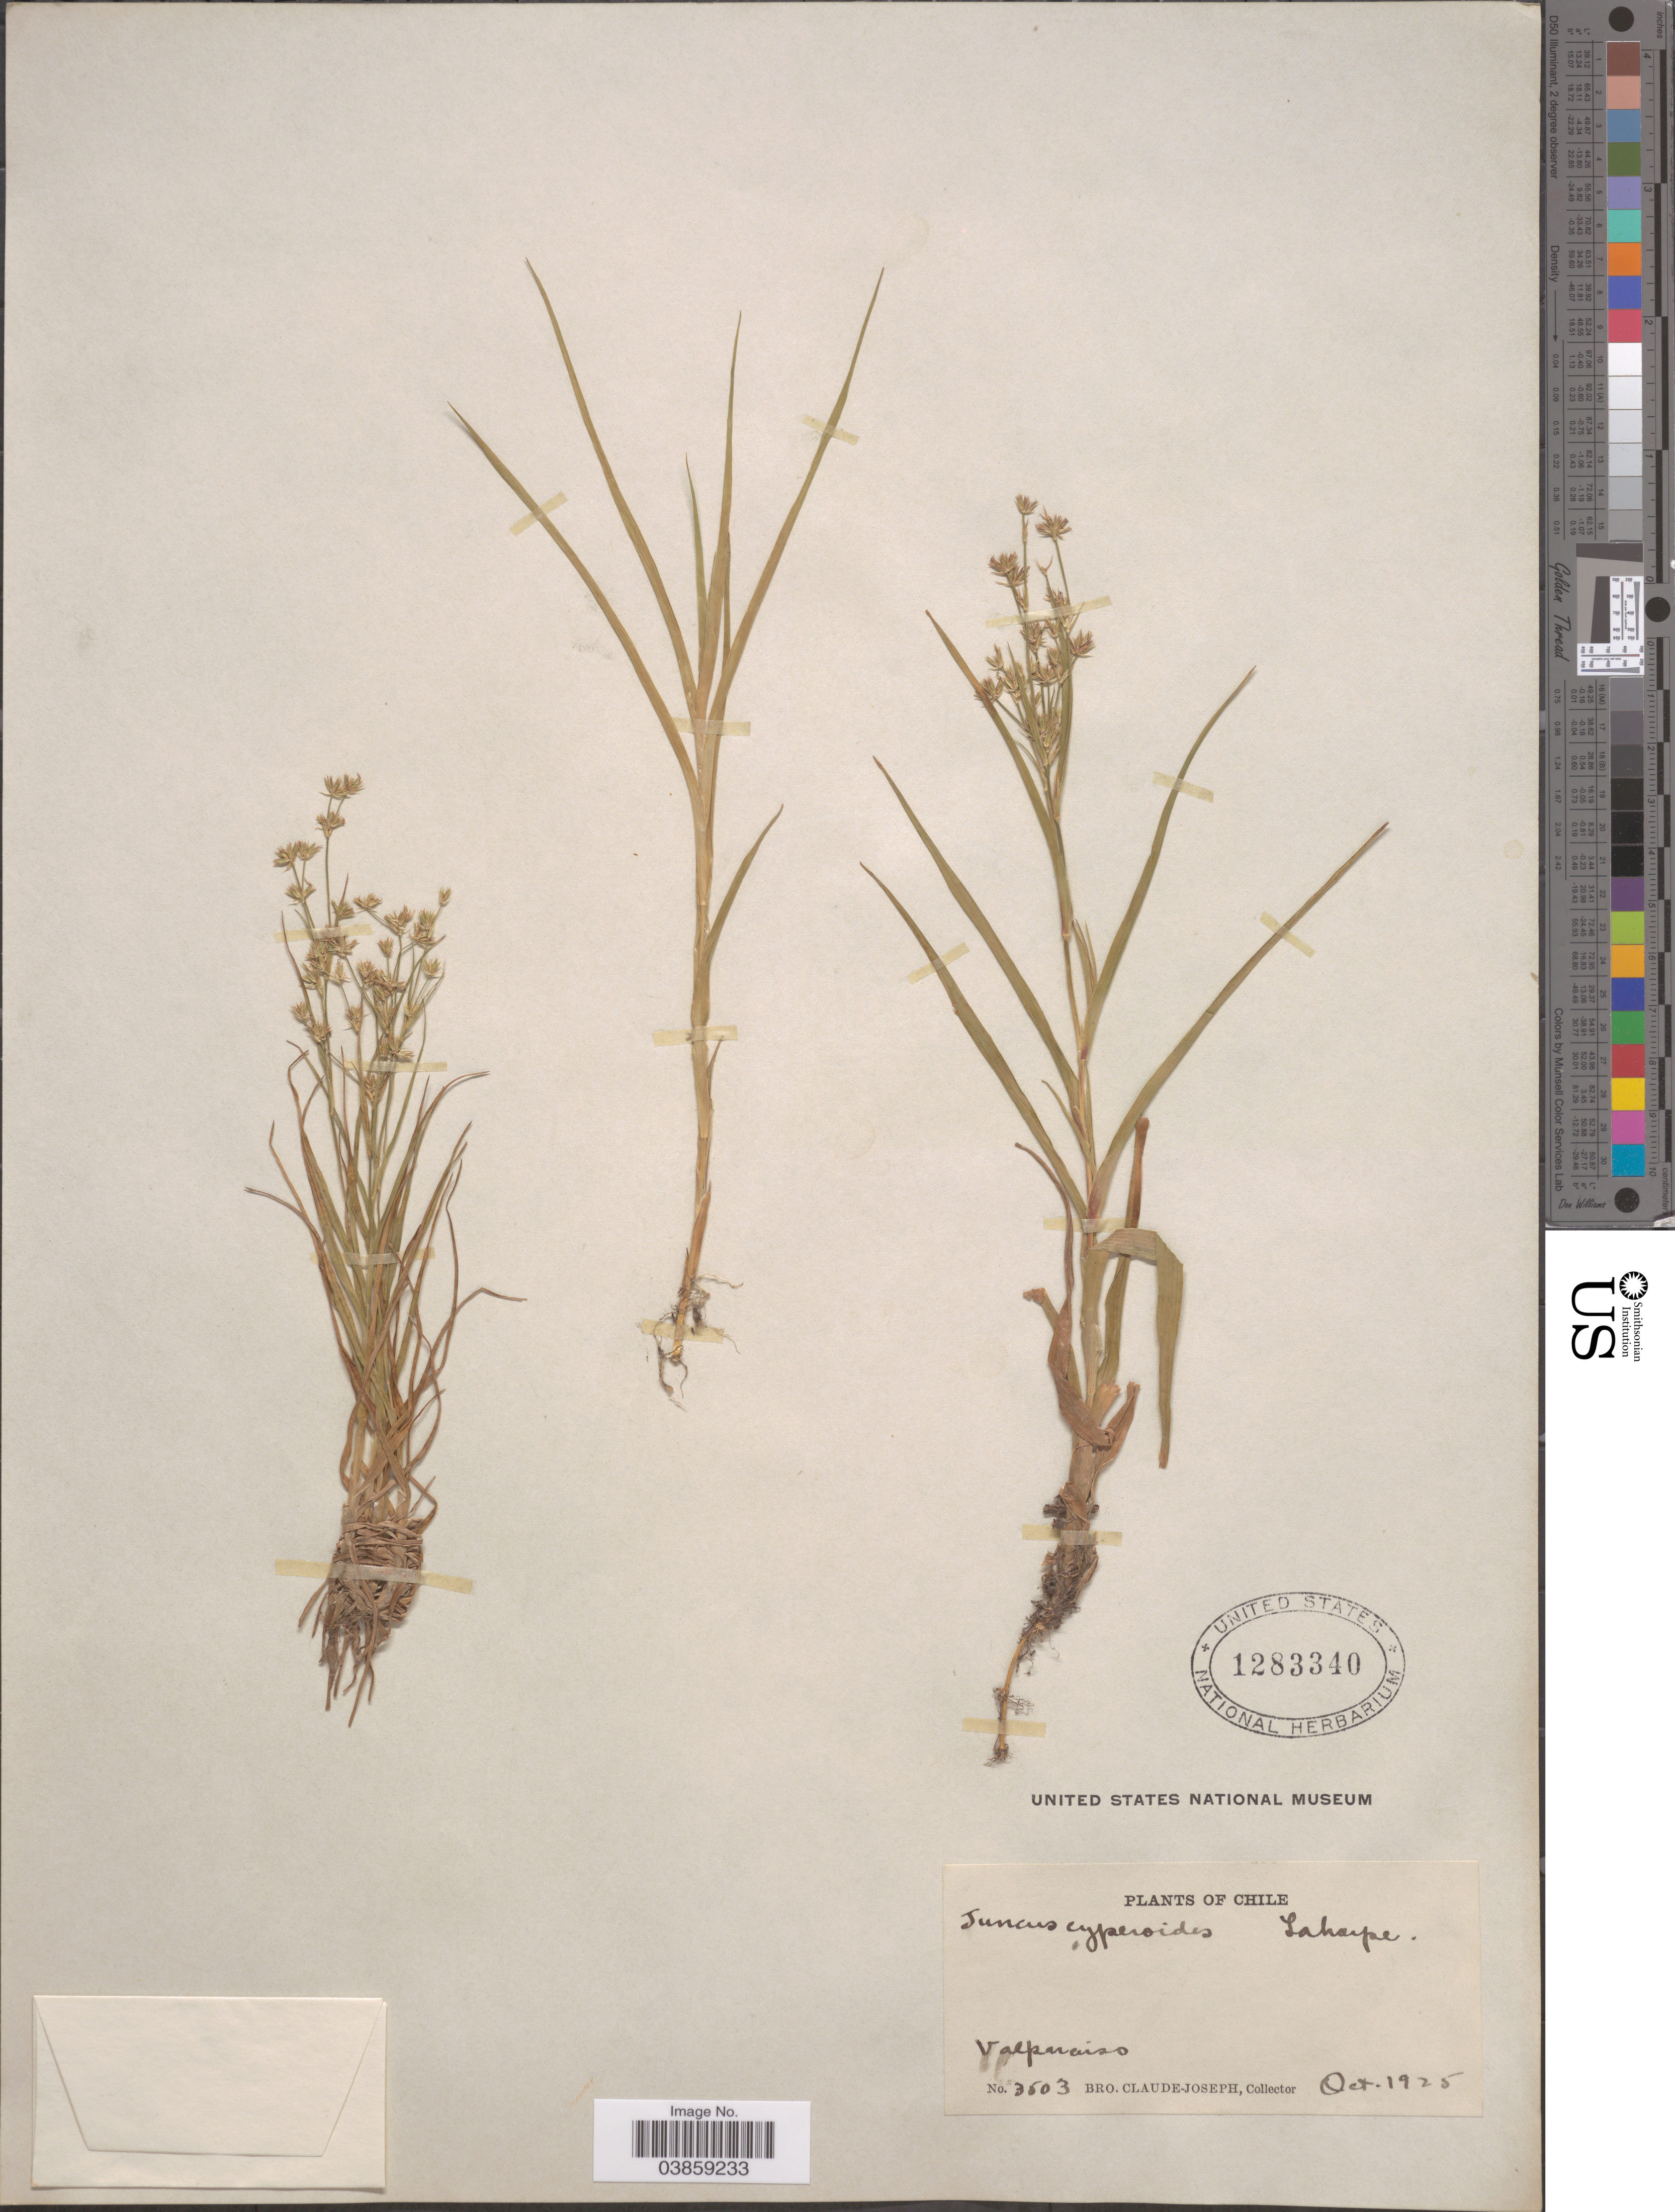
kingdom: Plantae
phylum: Tracheophyta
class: Liliopsida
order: Poales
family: Juncaceae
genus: Juncus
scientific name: Juncus cyperoides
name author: Laharpe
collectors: Bro. Claude-Joseph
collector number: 3503*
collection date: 1925-10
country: Chile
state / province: Valparaíso (V)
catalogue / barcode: US 1283340